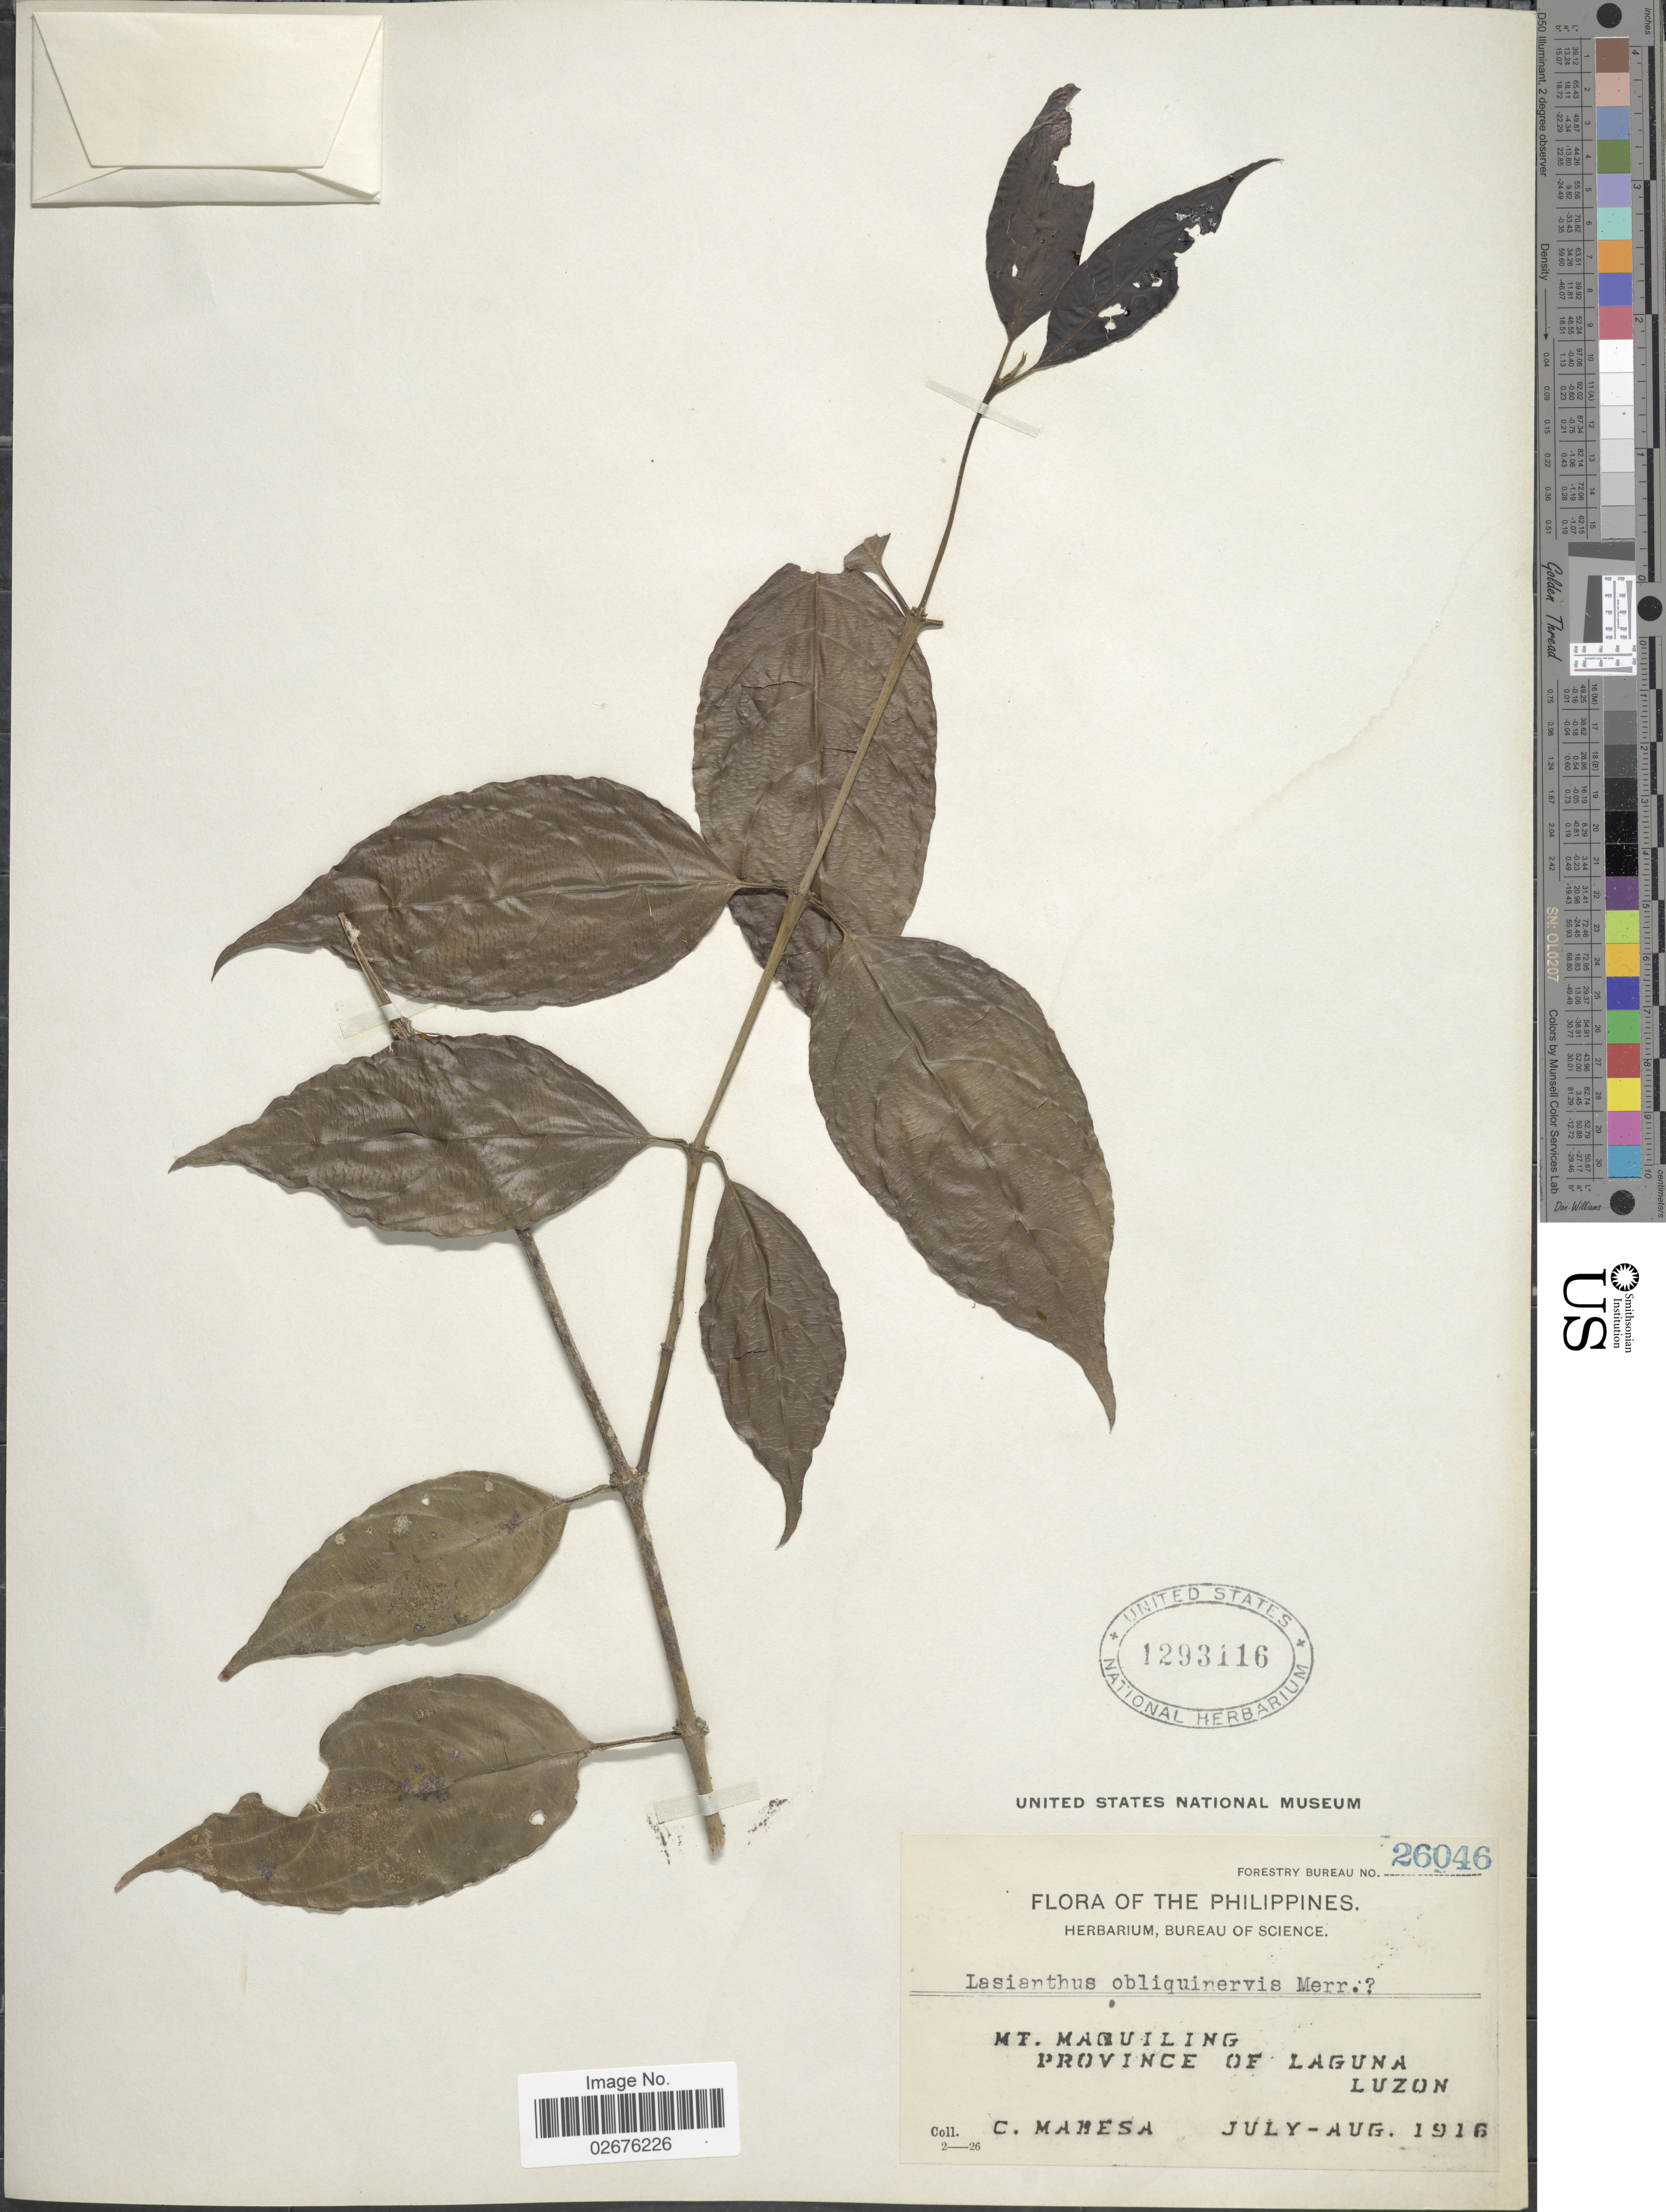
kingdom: Plantae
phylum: Tracheophyta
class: Magnoliopsida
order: Gentianales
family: Rubiaceae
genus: Lasianthus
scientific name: Lasianthus obliquinervis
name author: Merr.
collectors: C. Mabesa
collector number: Forestry Bureau 26046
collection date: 1916-07/1916-08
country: Philippines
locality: Mt. Maquiling, Province of Laguna, Luzon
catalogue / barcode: US 1293116